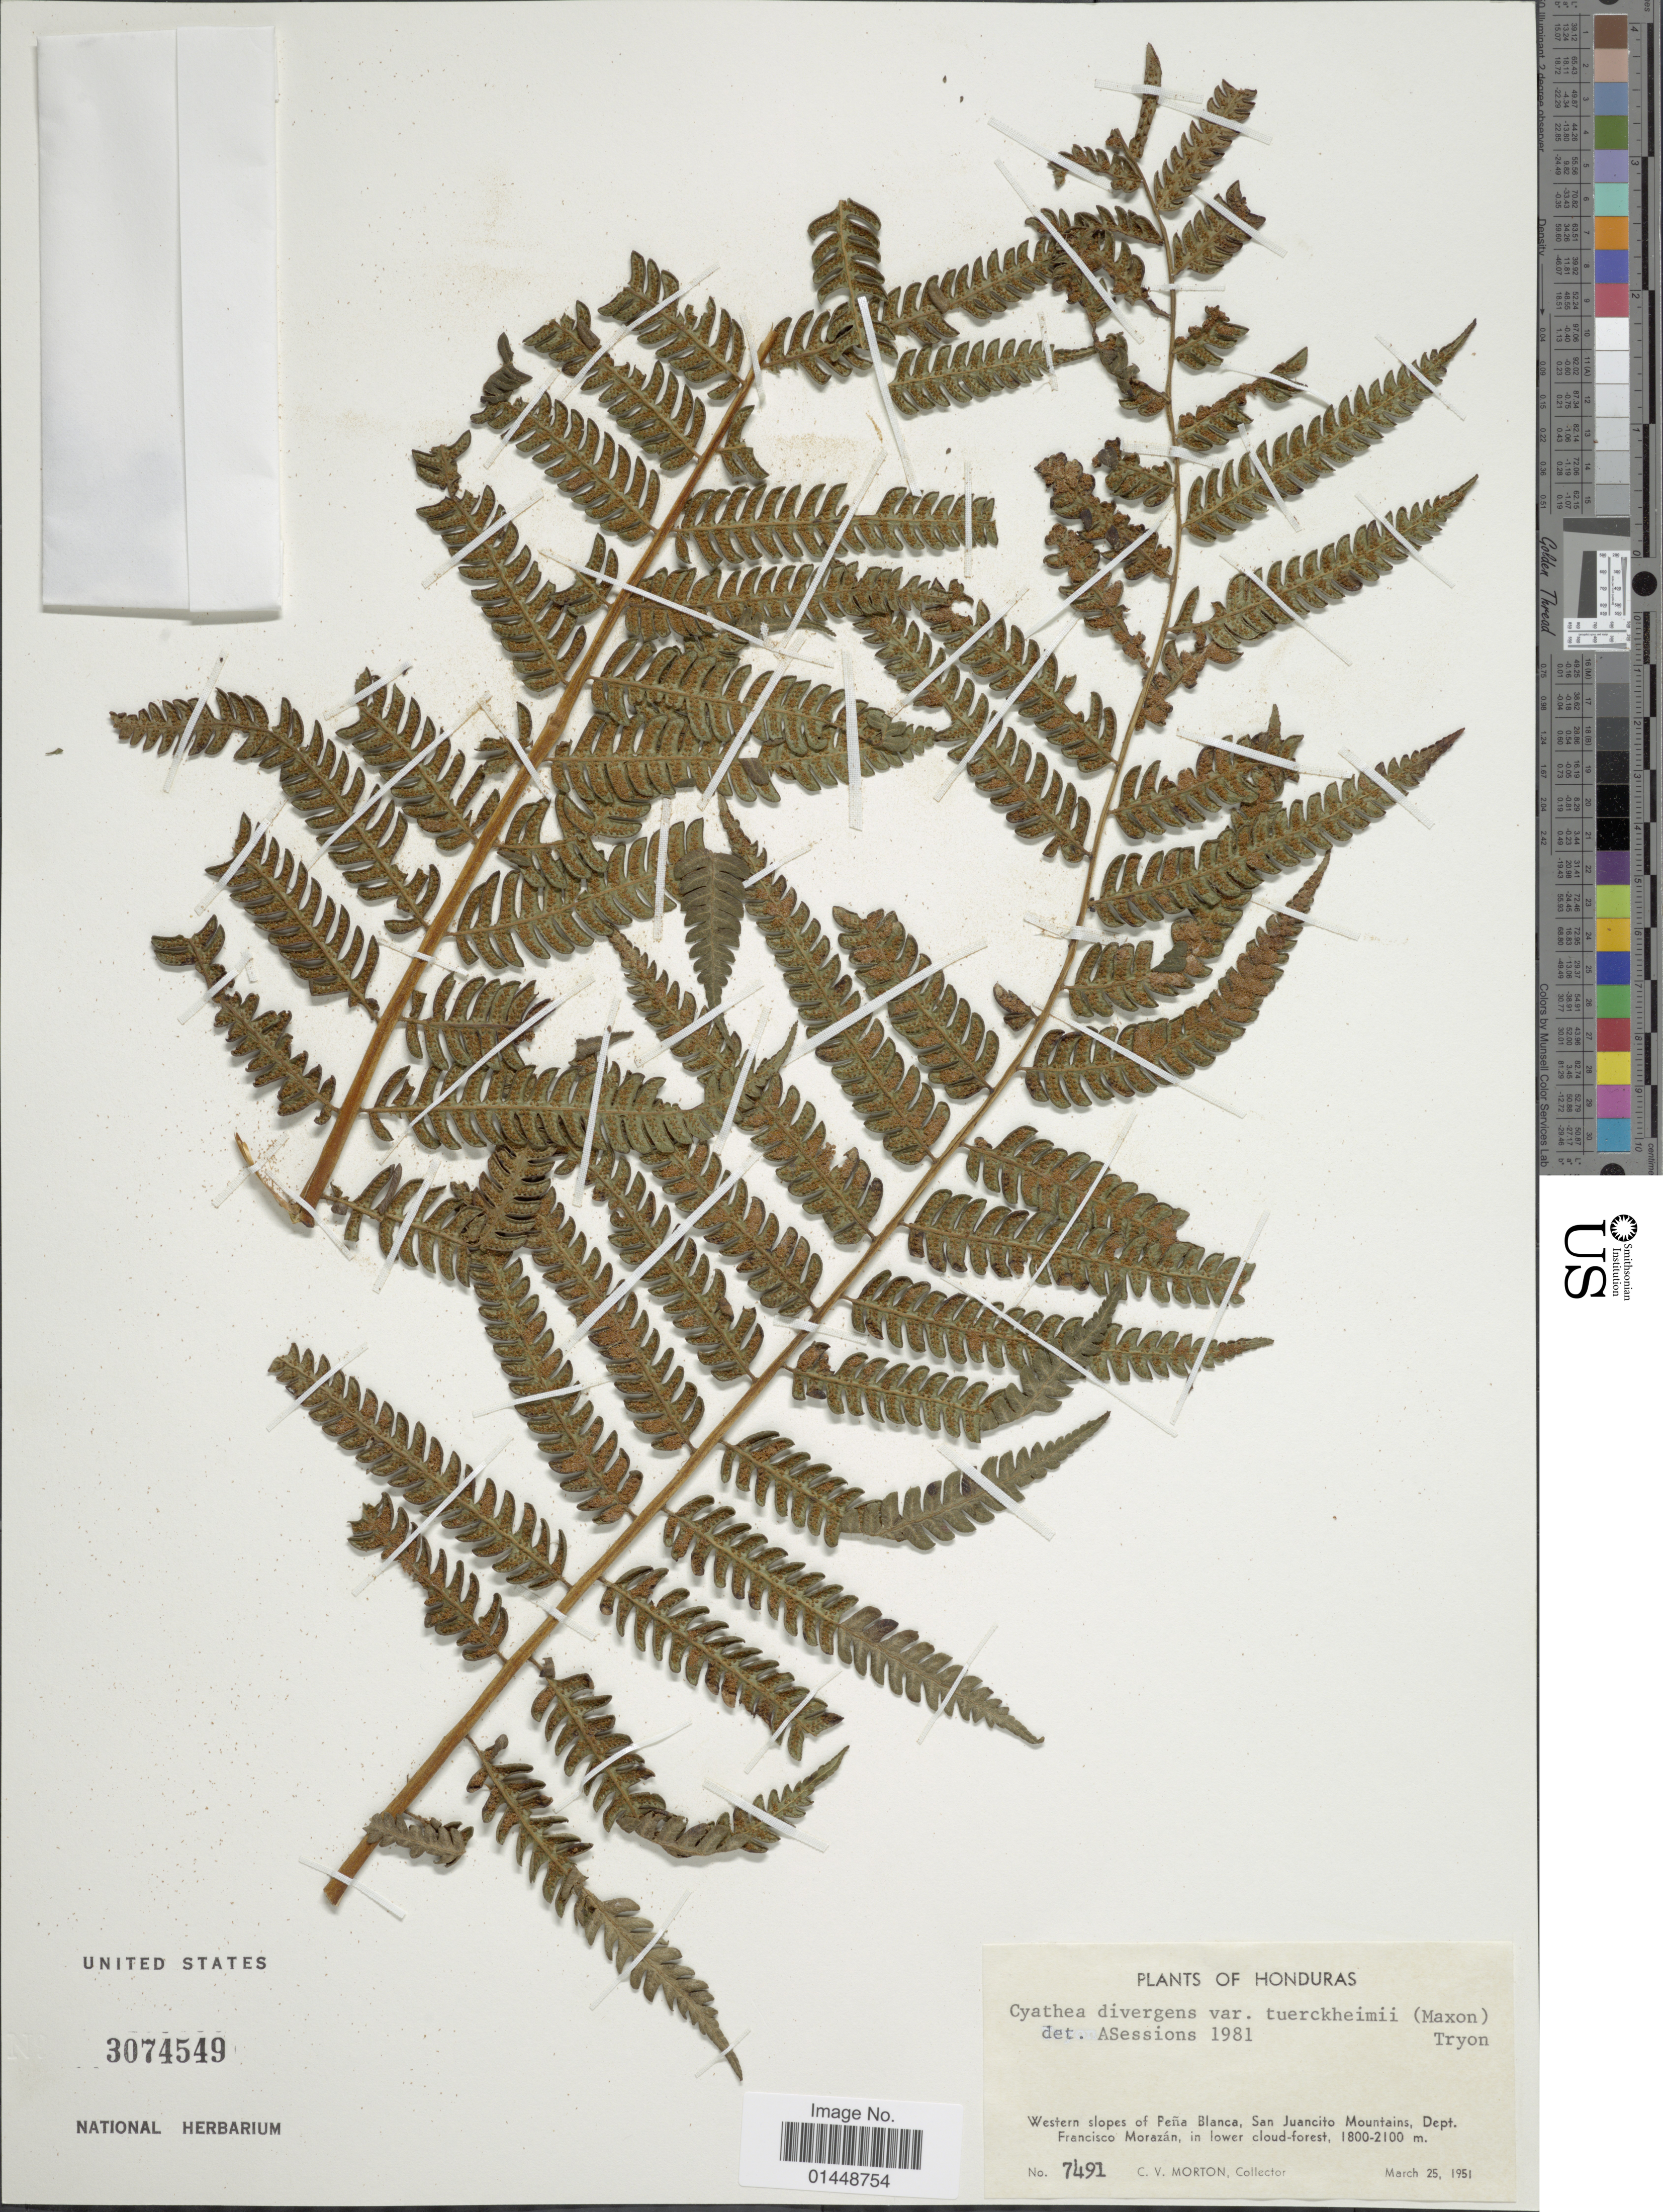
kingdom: Plantae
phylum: Tracheophyta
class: Polypodiopsida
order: Cyatheales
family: Cyatheaceae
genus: Cyathea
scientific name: Cyathea divergens var. tuerckheimii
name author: (Maxon) R.M. Tryon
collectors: C. V. Morton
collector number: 7491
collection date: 1951-03-25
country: Honduras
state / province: Fco. Morazán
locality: Western slopes of Peña Blanca, San Juancito Mountains, Dept. Francisco Morazán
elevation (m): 1800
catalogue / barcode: US 3074549